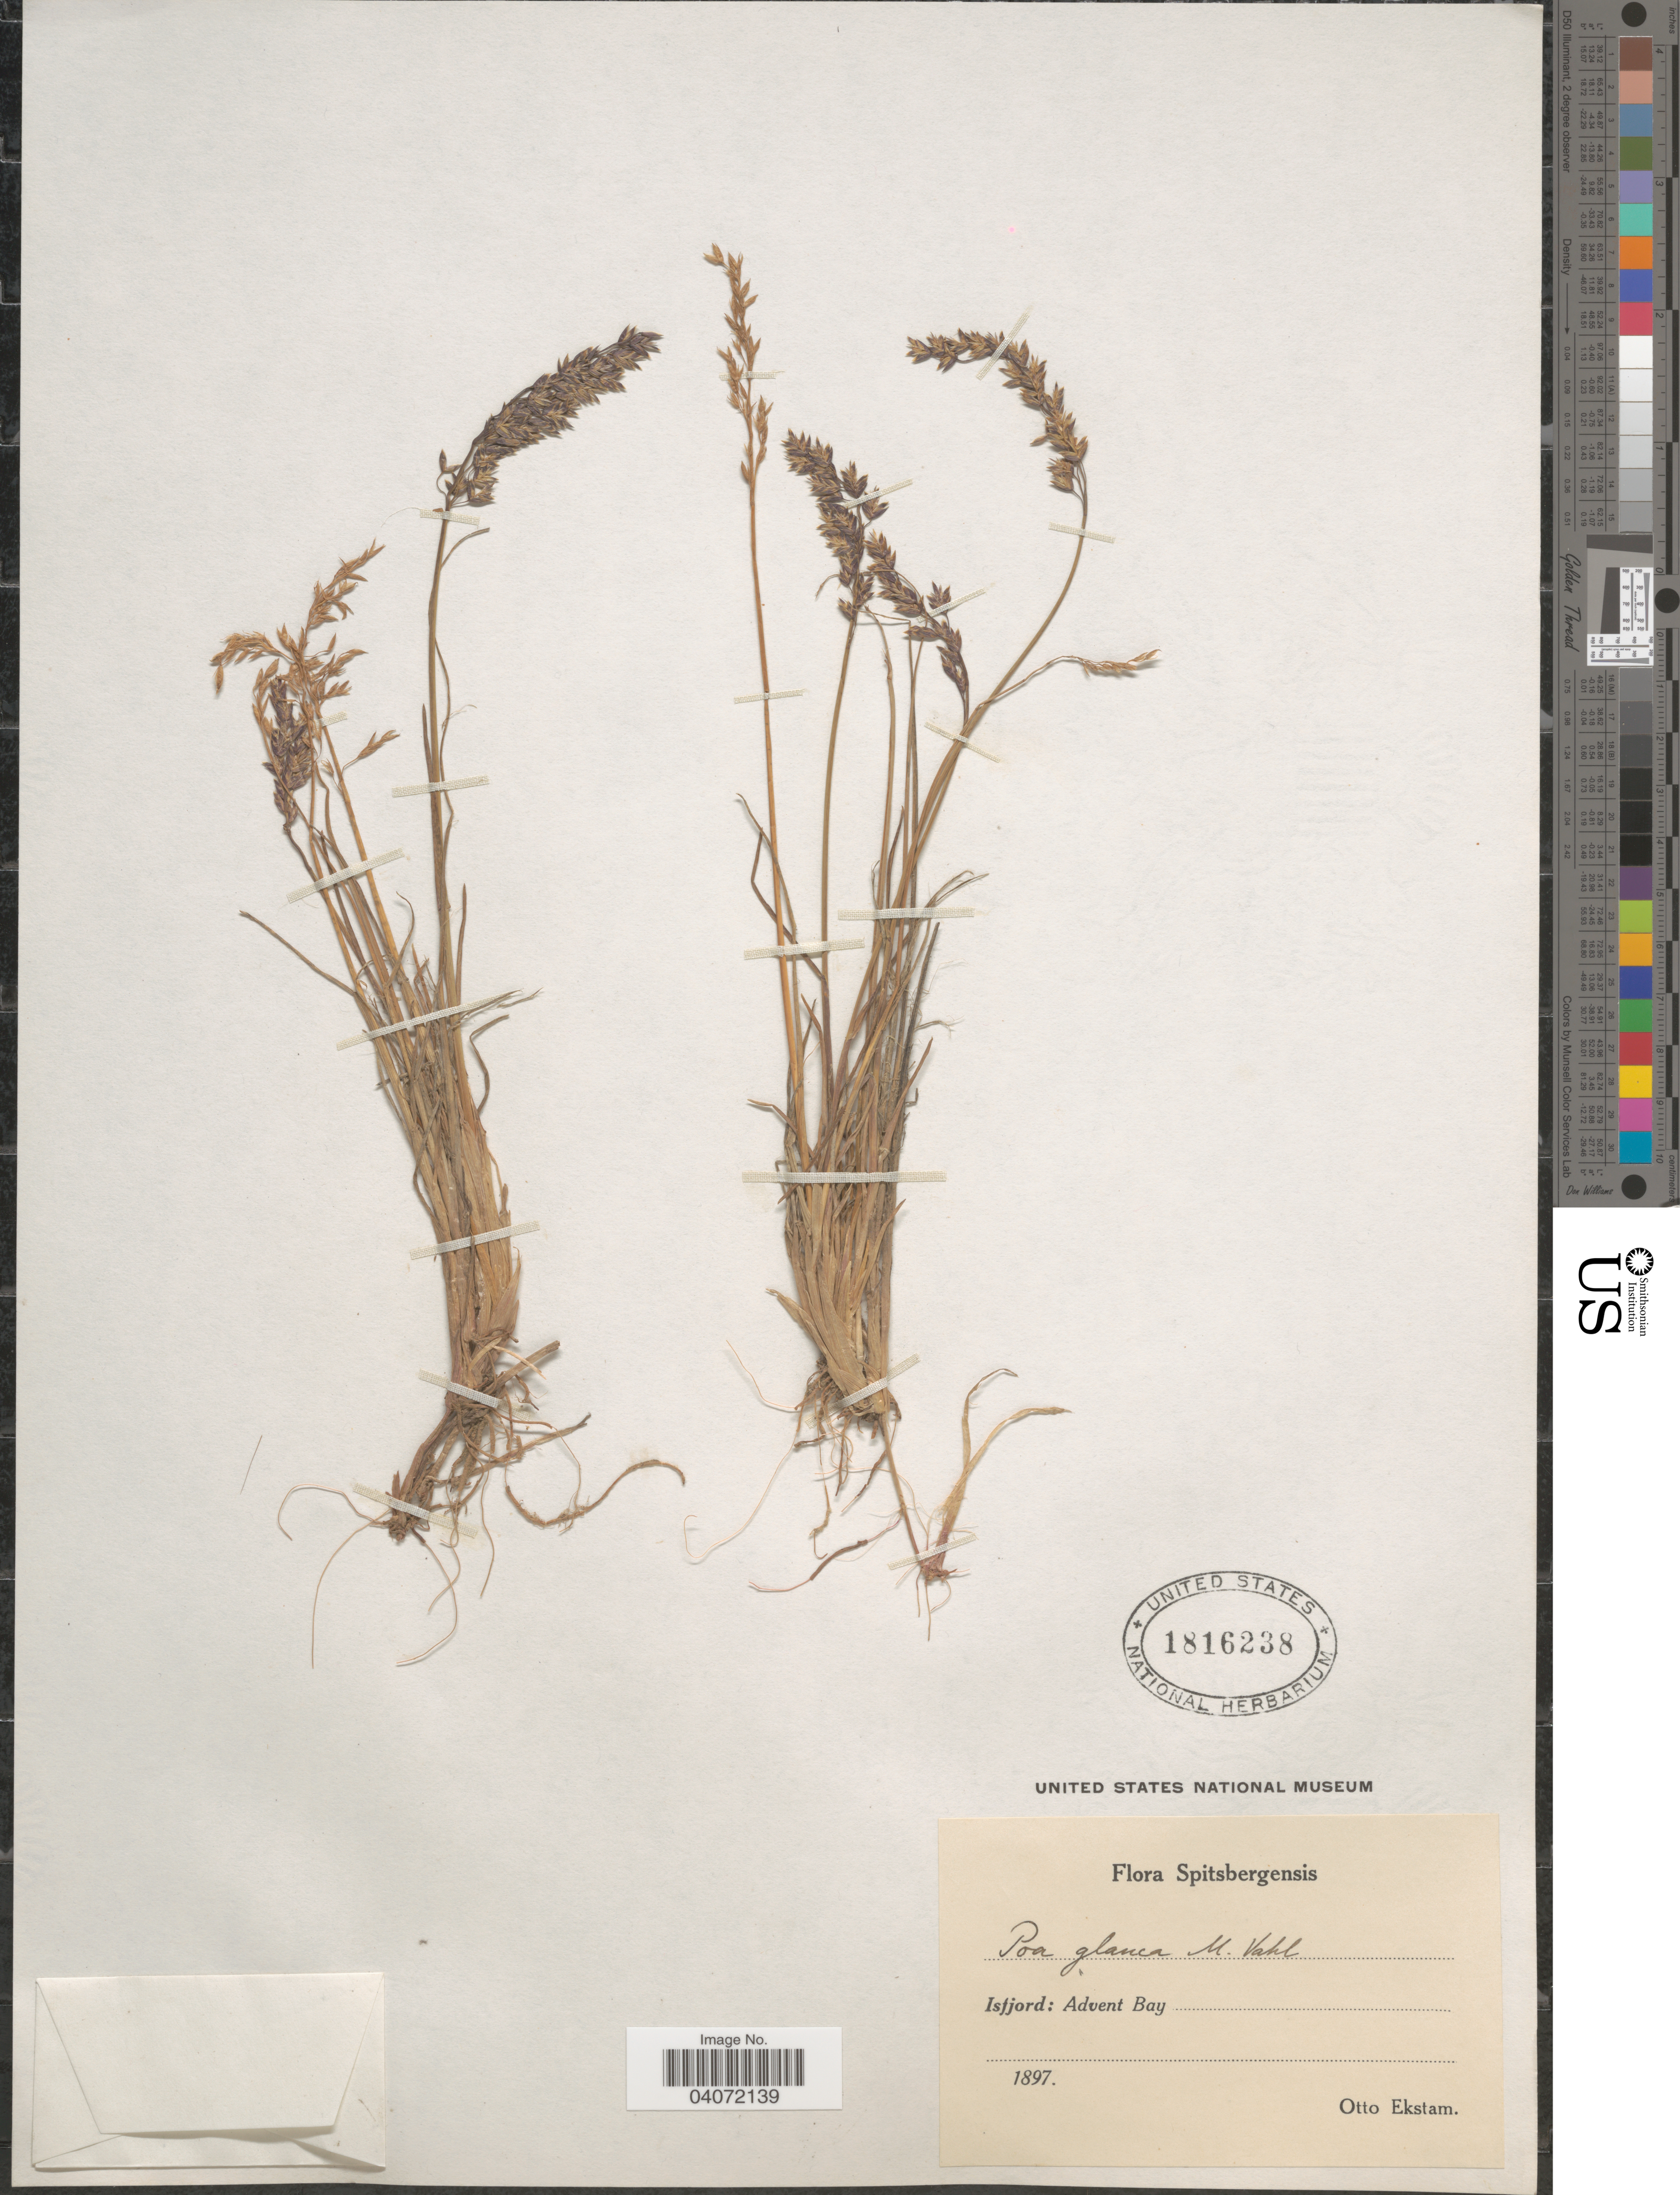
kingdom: Plantae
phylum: Tracheophyta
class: Liliopsida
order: Poales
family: Poaceae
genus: Poa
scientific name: Poa glauca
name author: Vahl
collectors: O. Ekstam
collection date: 1897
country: Norway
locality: Spitsbergensis. Isfjord: Advent Bay.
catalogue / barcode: US 1816238